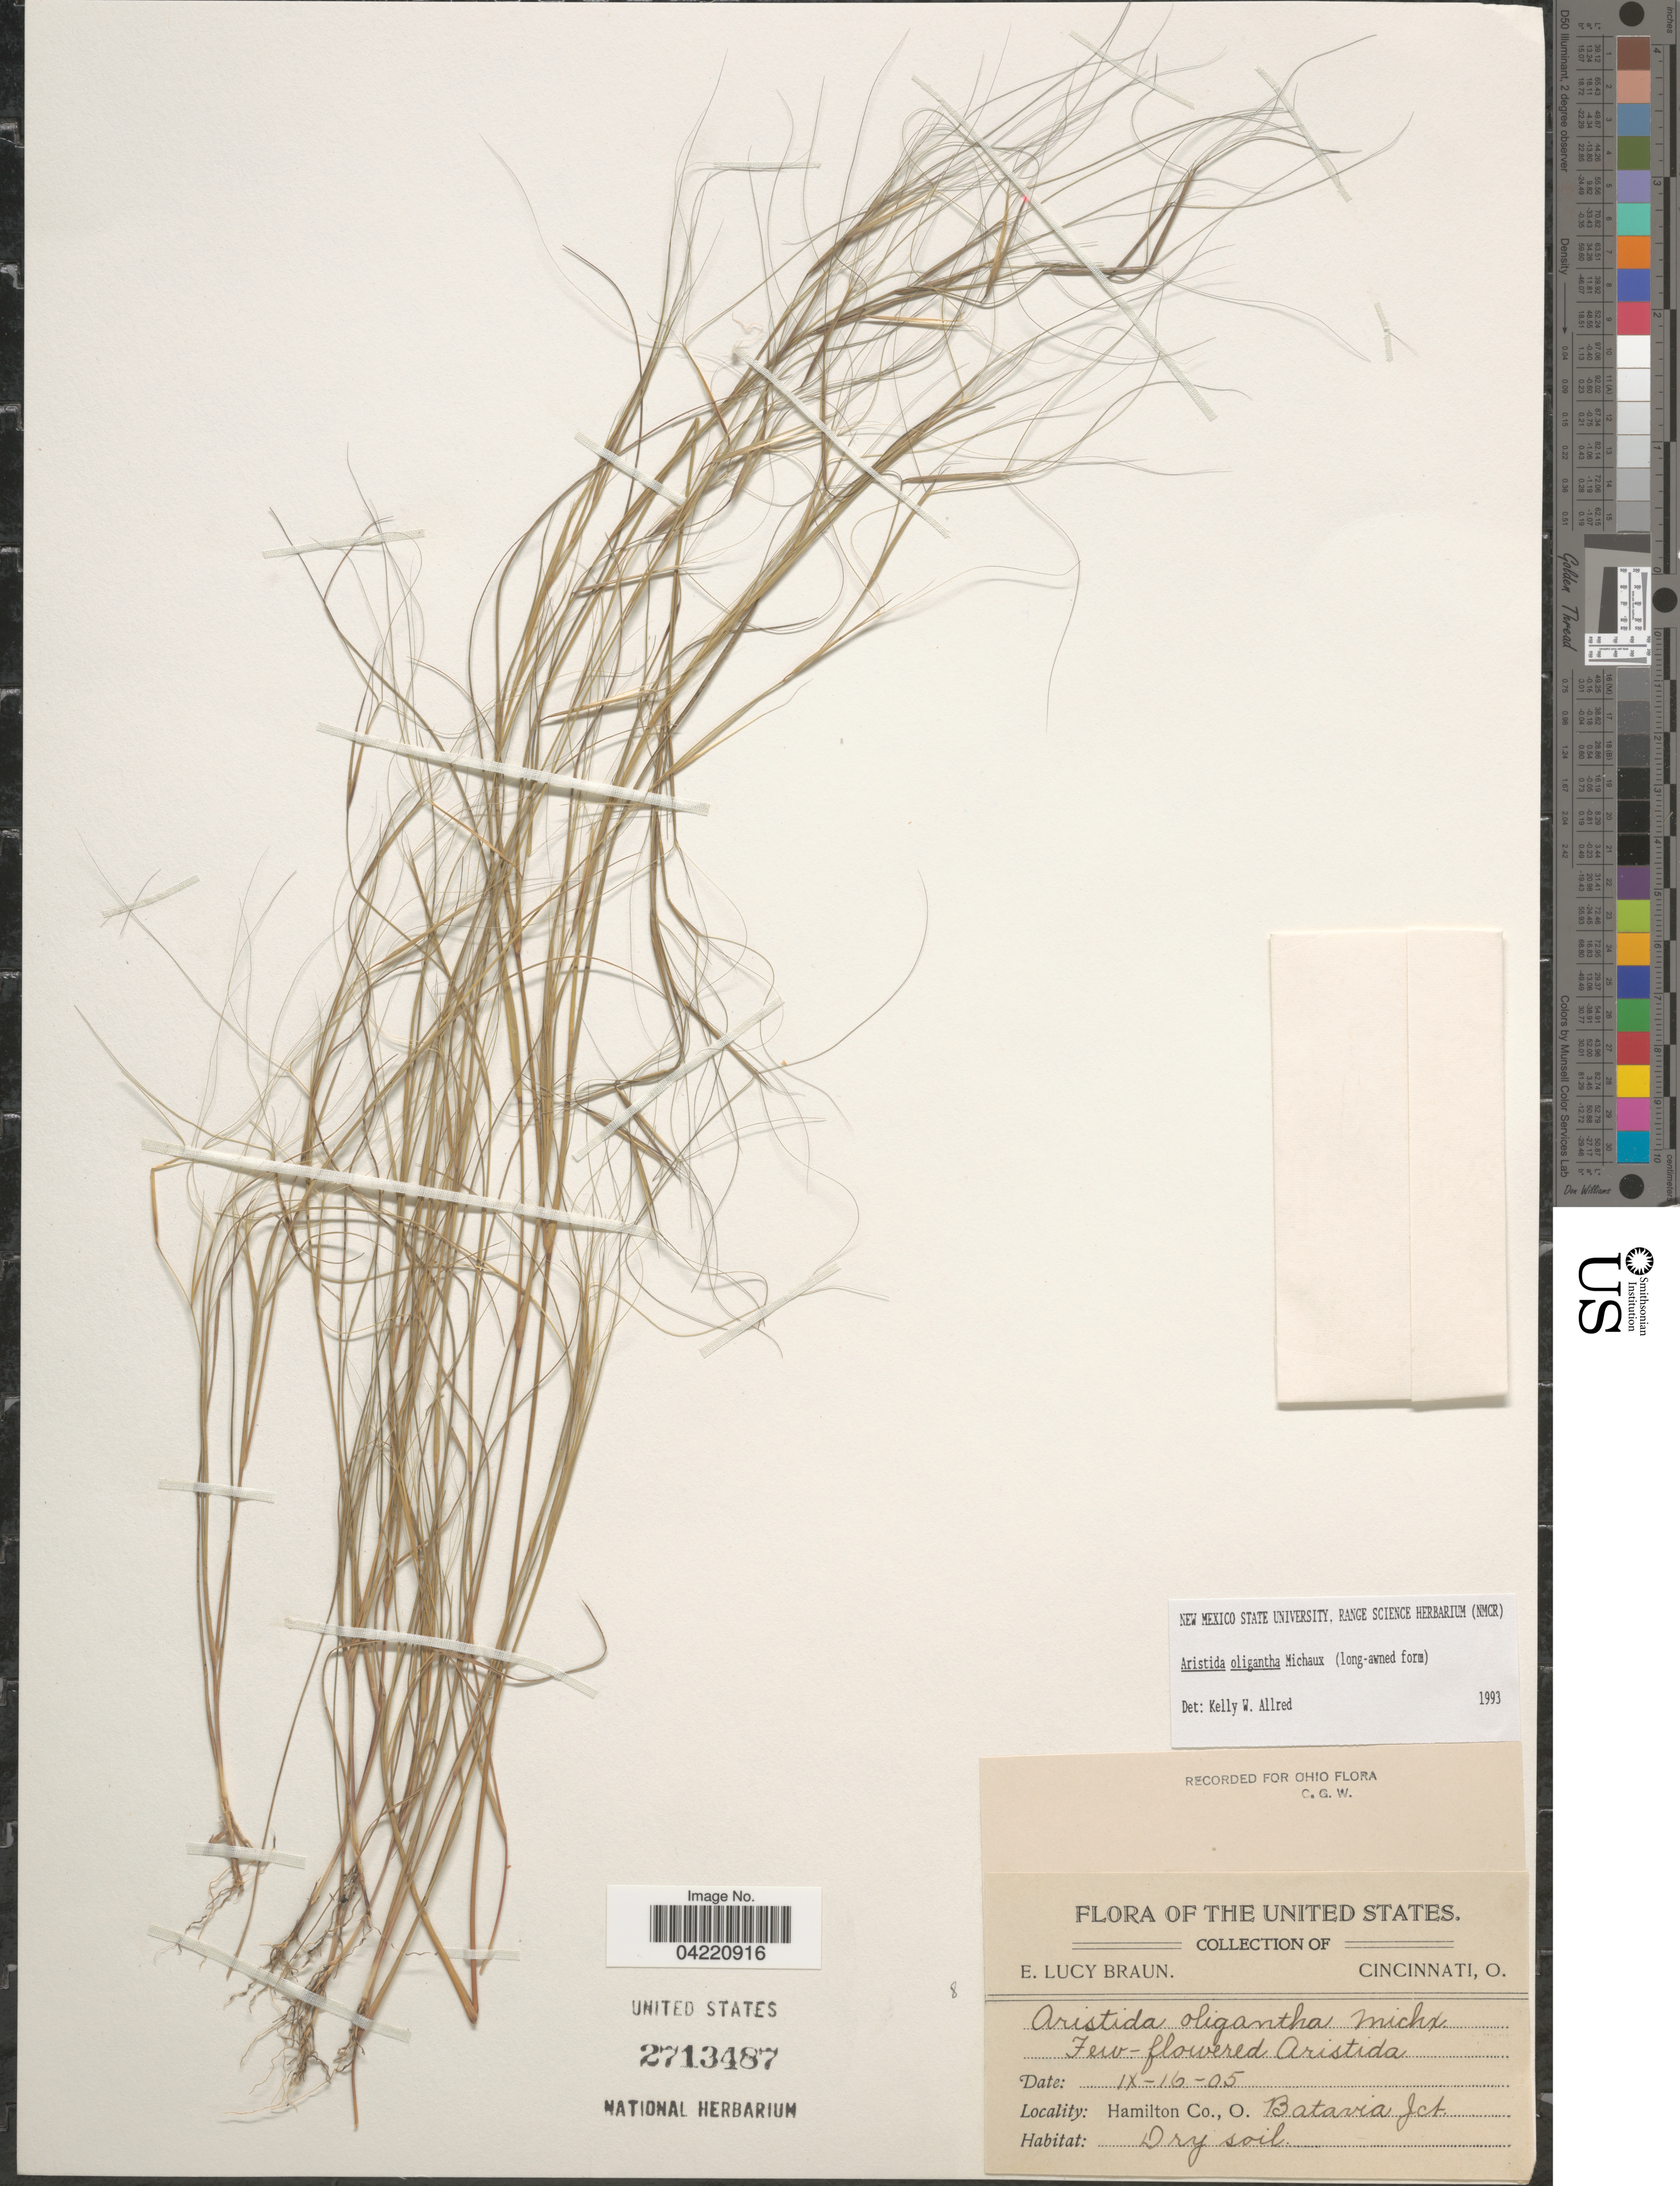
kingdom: Plantae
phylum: Tracheophyta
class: Liliopsida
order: Poales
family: Poaceae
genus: Aristida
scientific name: Aristida oligantha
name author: Michx.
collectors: E. L. Braun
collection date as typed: Transcribed d/m/y: 16/9/5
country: United States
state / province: Ohio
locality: Hamilton Co. Batavia Jct.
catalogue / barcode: US 2713487